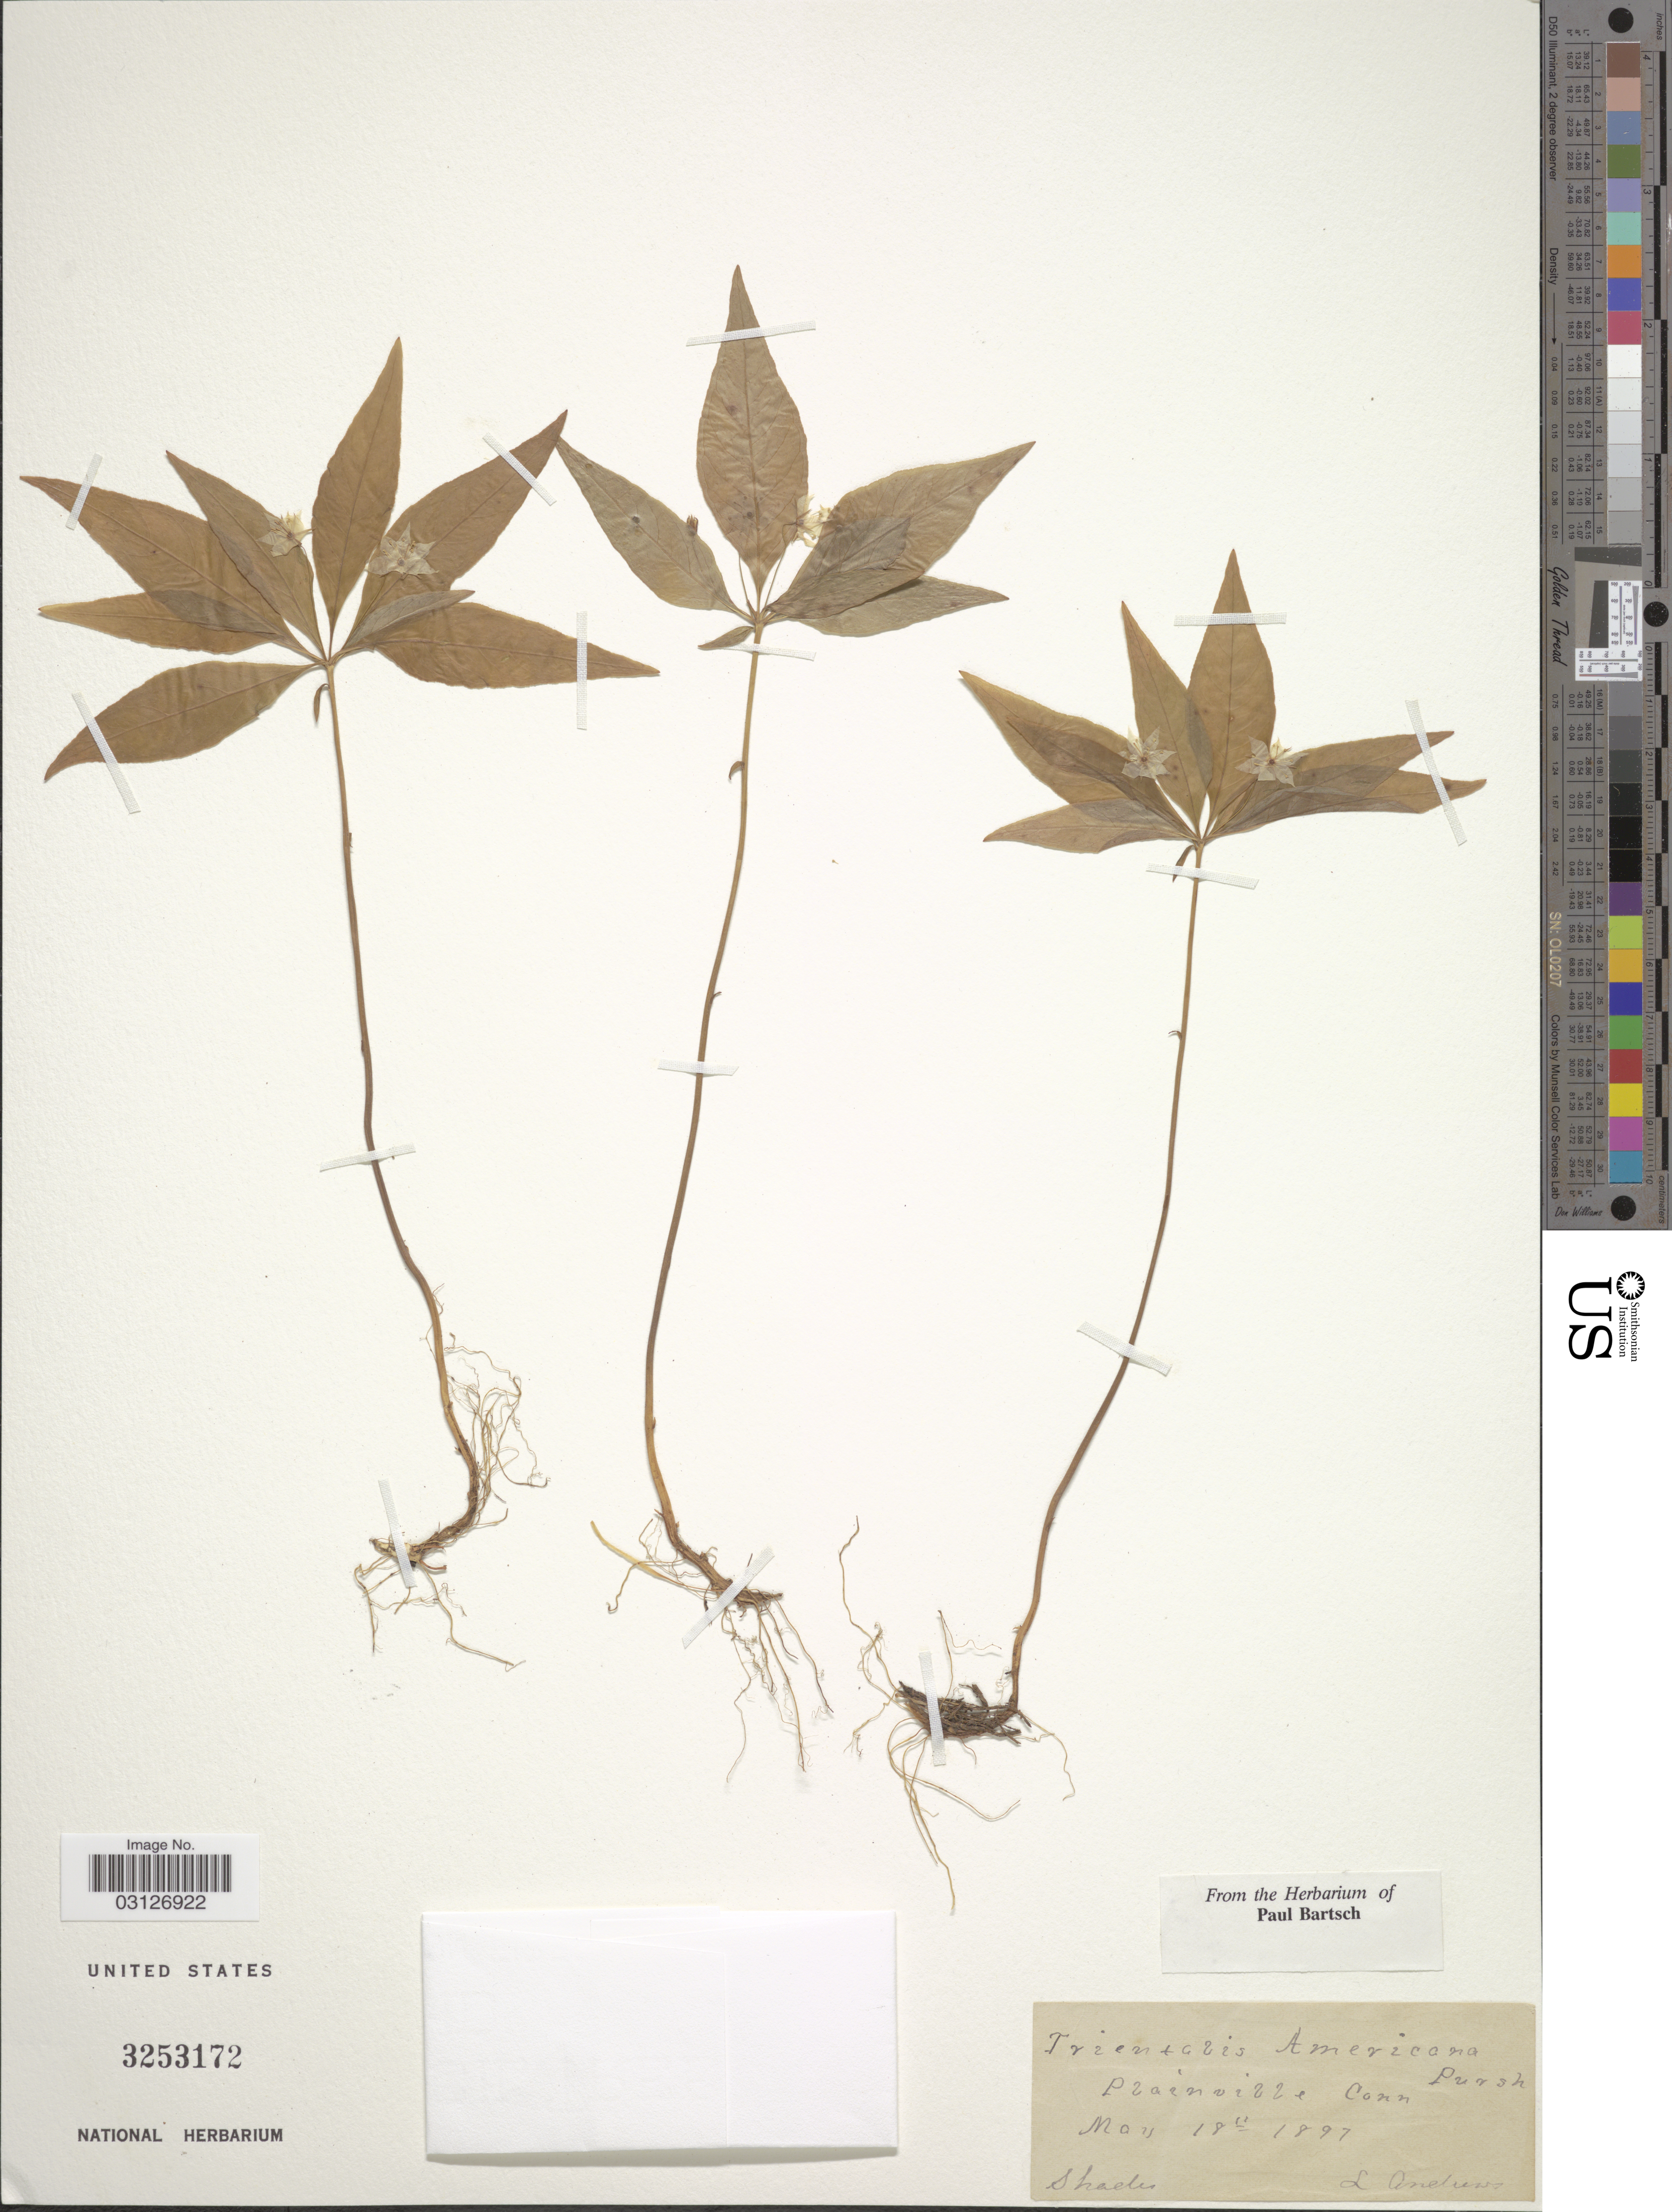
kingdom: Plantae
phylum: Tracheophyta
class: Magnoliopsida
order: Ericales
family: Primulaceae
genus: Trientalis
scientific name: Trientalis americana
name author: Pursh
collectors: L. Andrews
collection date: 1897-05-18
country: United States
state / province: Connecticut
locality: Prainville Conn.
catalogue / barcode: US 3253172